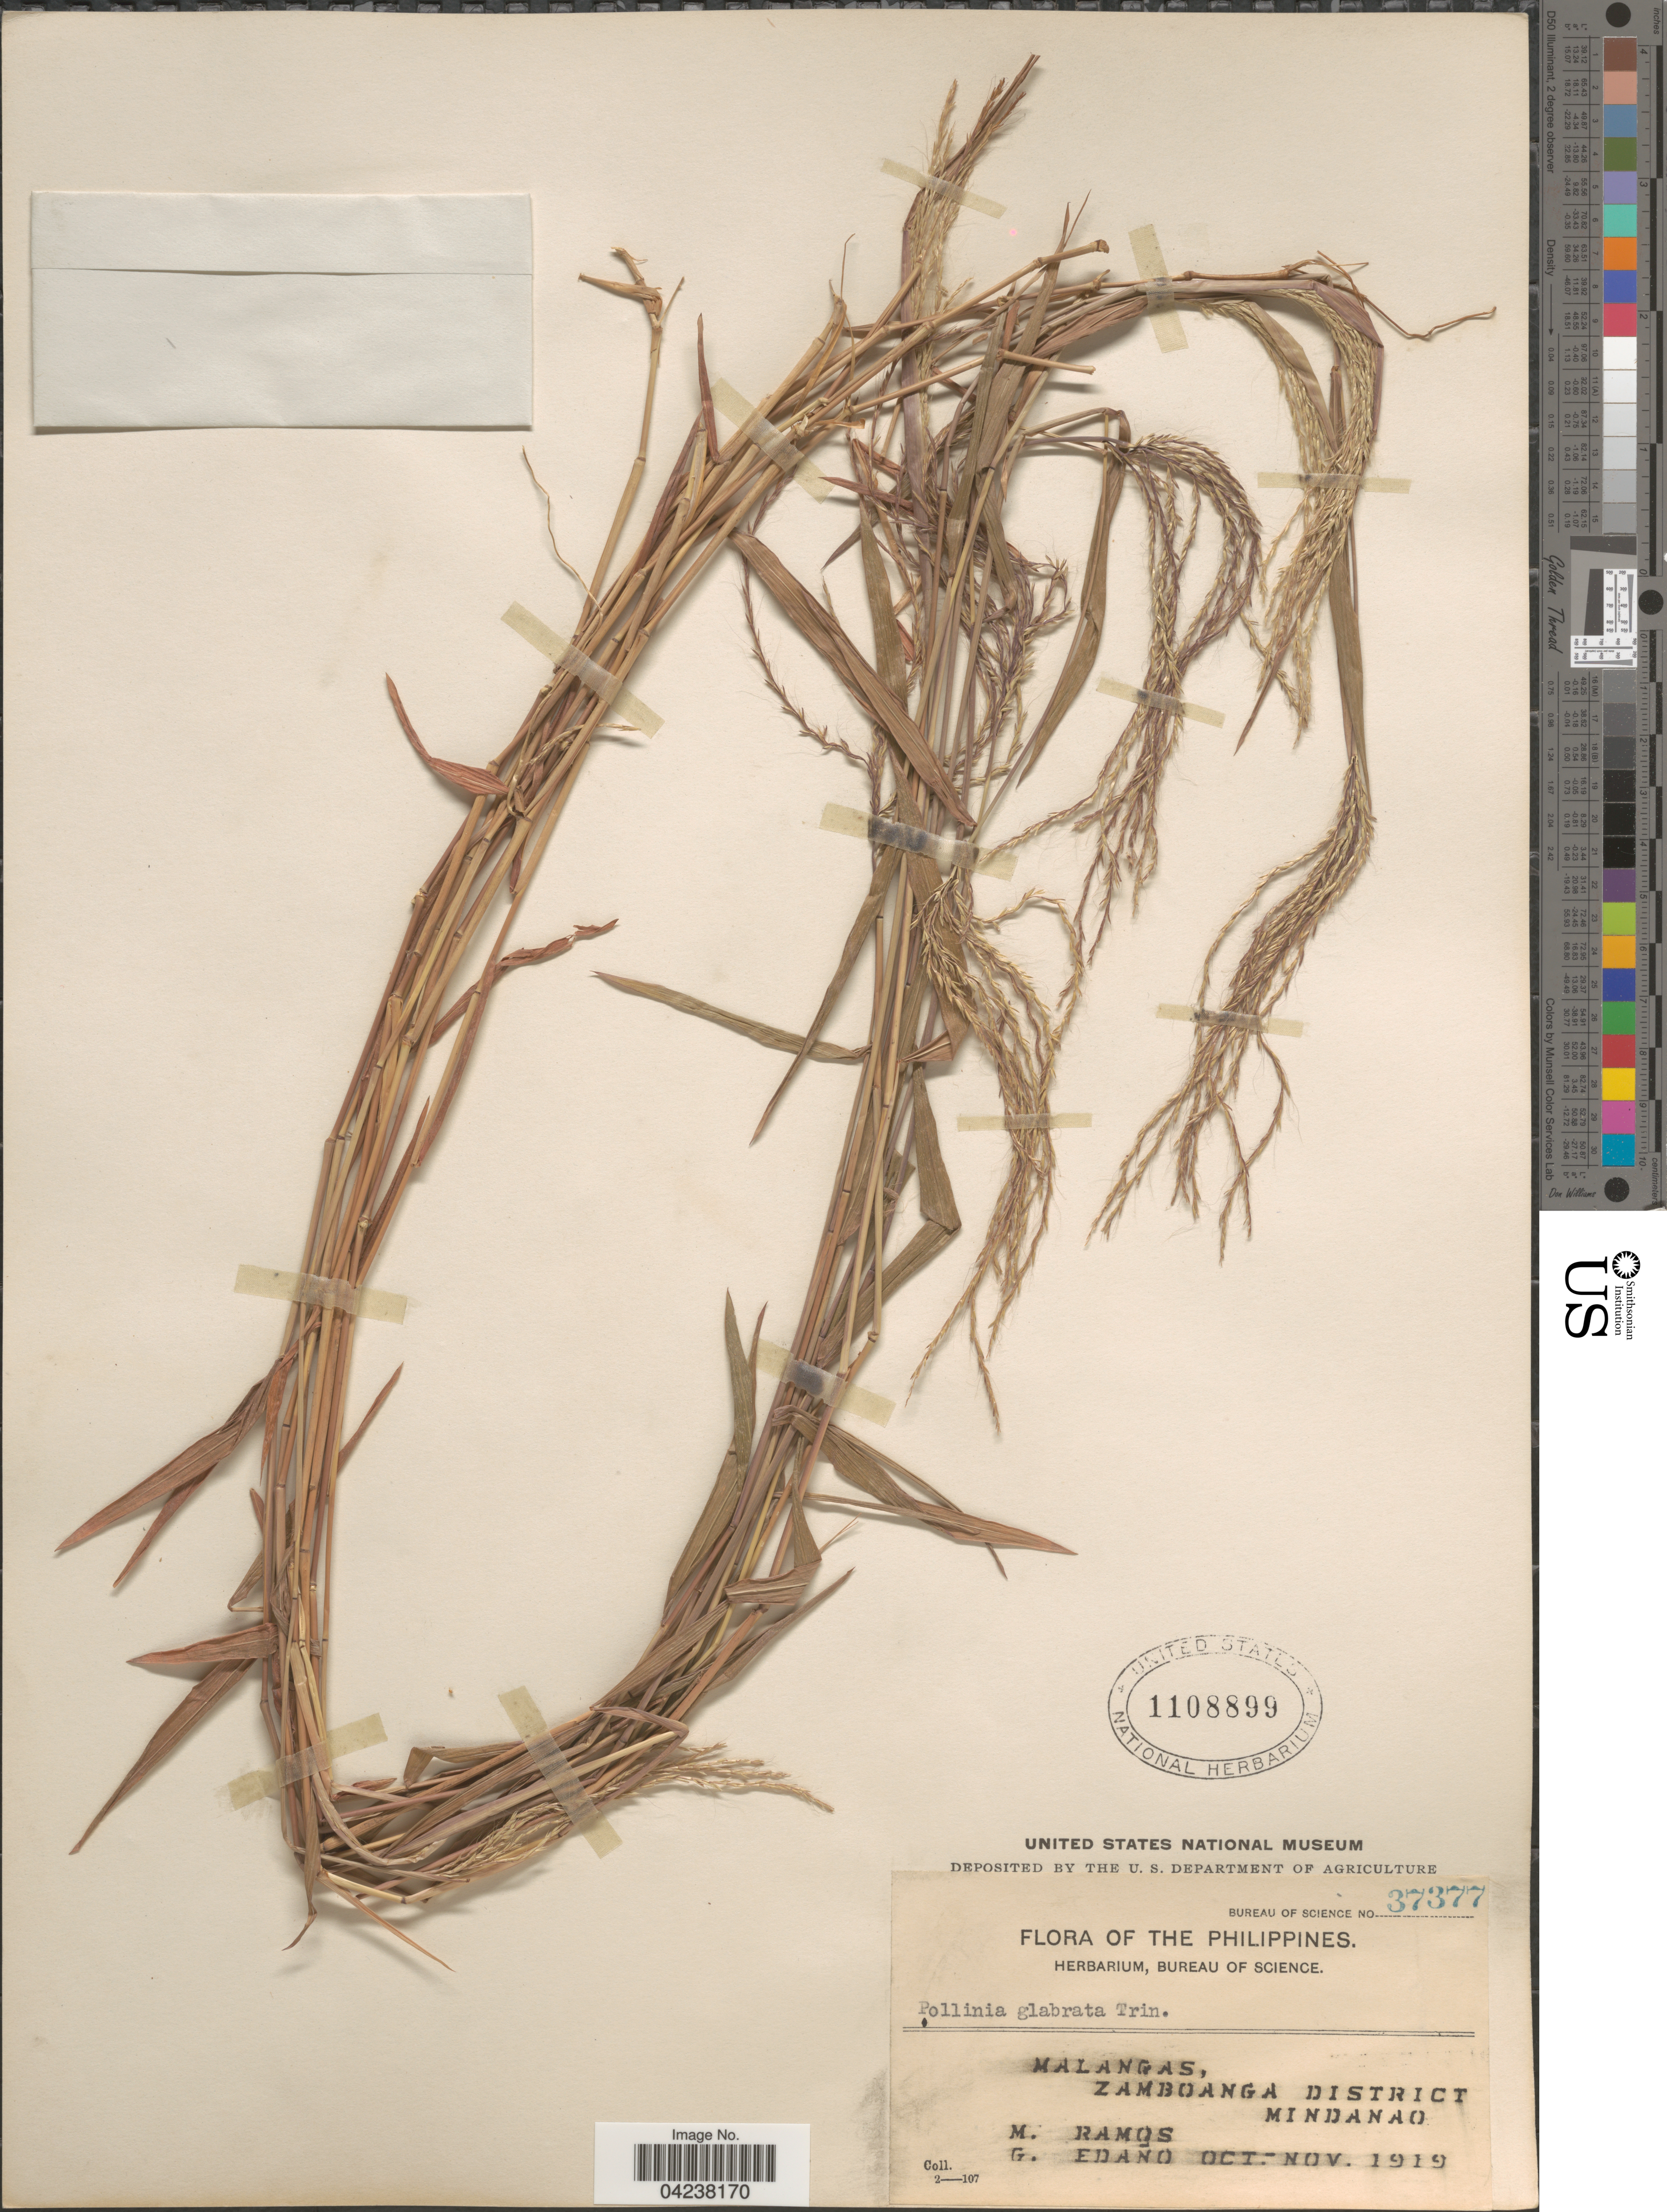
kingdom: Plantae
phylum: Tracheophyta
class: Liliopsida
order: Poales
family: Poaceae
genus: Microstegium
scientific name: Microstegium glabratum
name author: (Trin.) Camus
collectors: M. Ramos & G. Edaño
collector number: Bureau of Science 37377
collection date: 1919-10/1919-11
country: Philippines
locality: Malangas, Zamboanga District. Mindanao.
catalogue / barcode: US 1108899